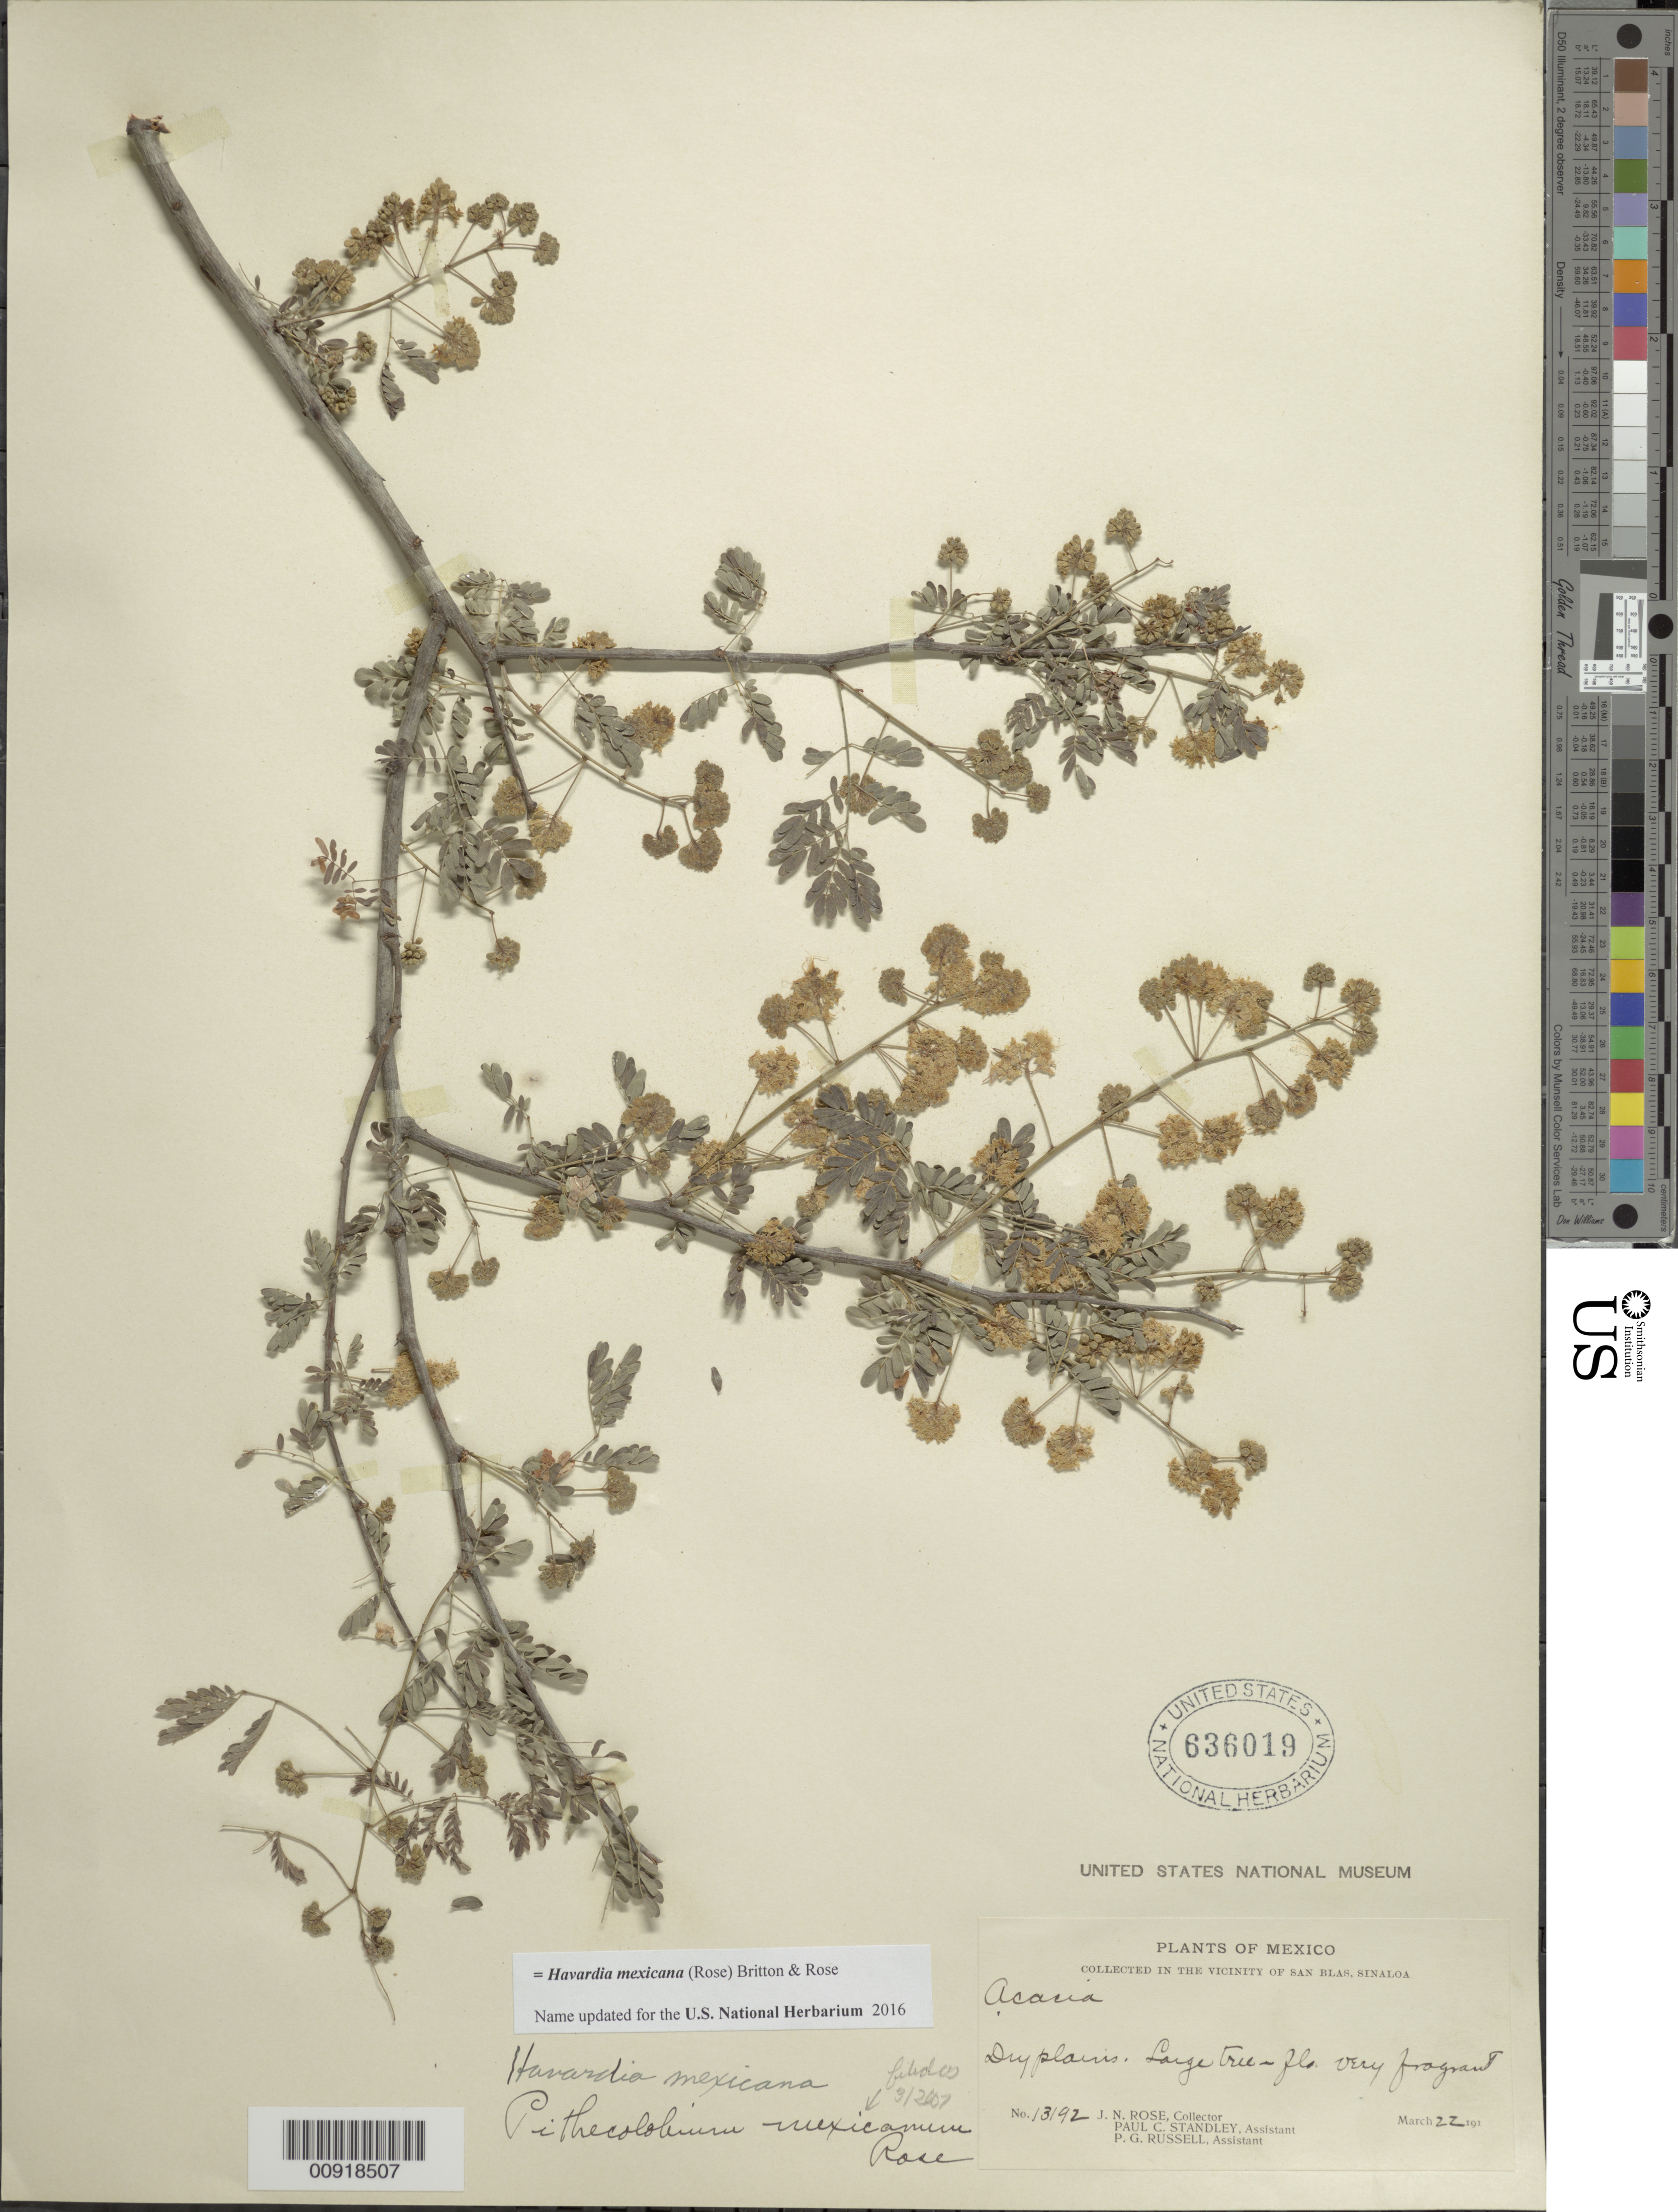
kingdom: Plantae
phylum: Tracheophyta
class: Magnoliopsida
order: Fabales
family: Fabaceae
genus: Havardia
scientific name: Havardia mexicana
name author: (Rose) Britton & Rose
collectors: J. N. Rose, P. C. Standley & P. G. Russell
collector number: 13192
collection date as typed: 22 Mar 191-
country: Mexico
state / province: Sinaloa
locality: In the vicinity of San Blas, Sinaloa.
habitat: Dry plains.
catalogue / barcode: US 636019